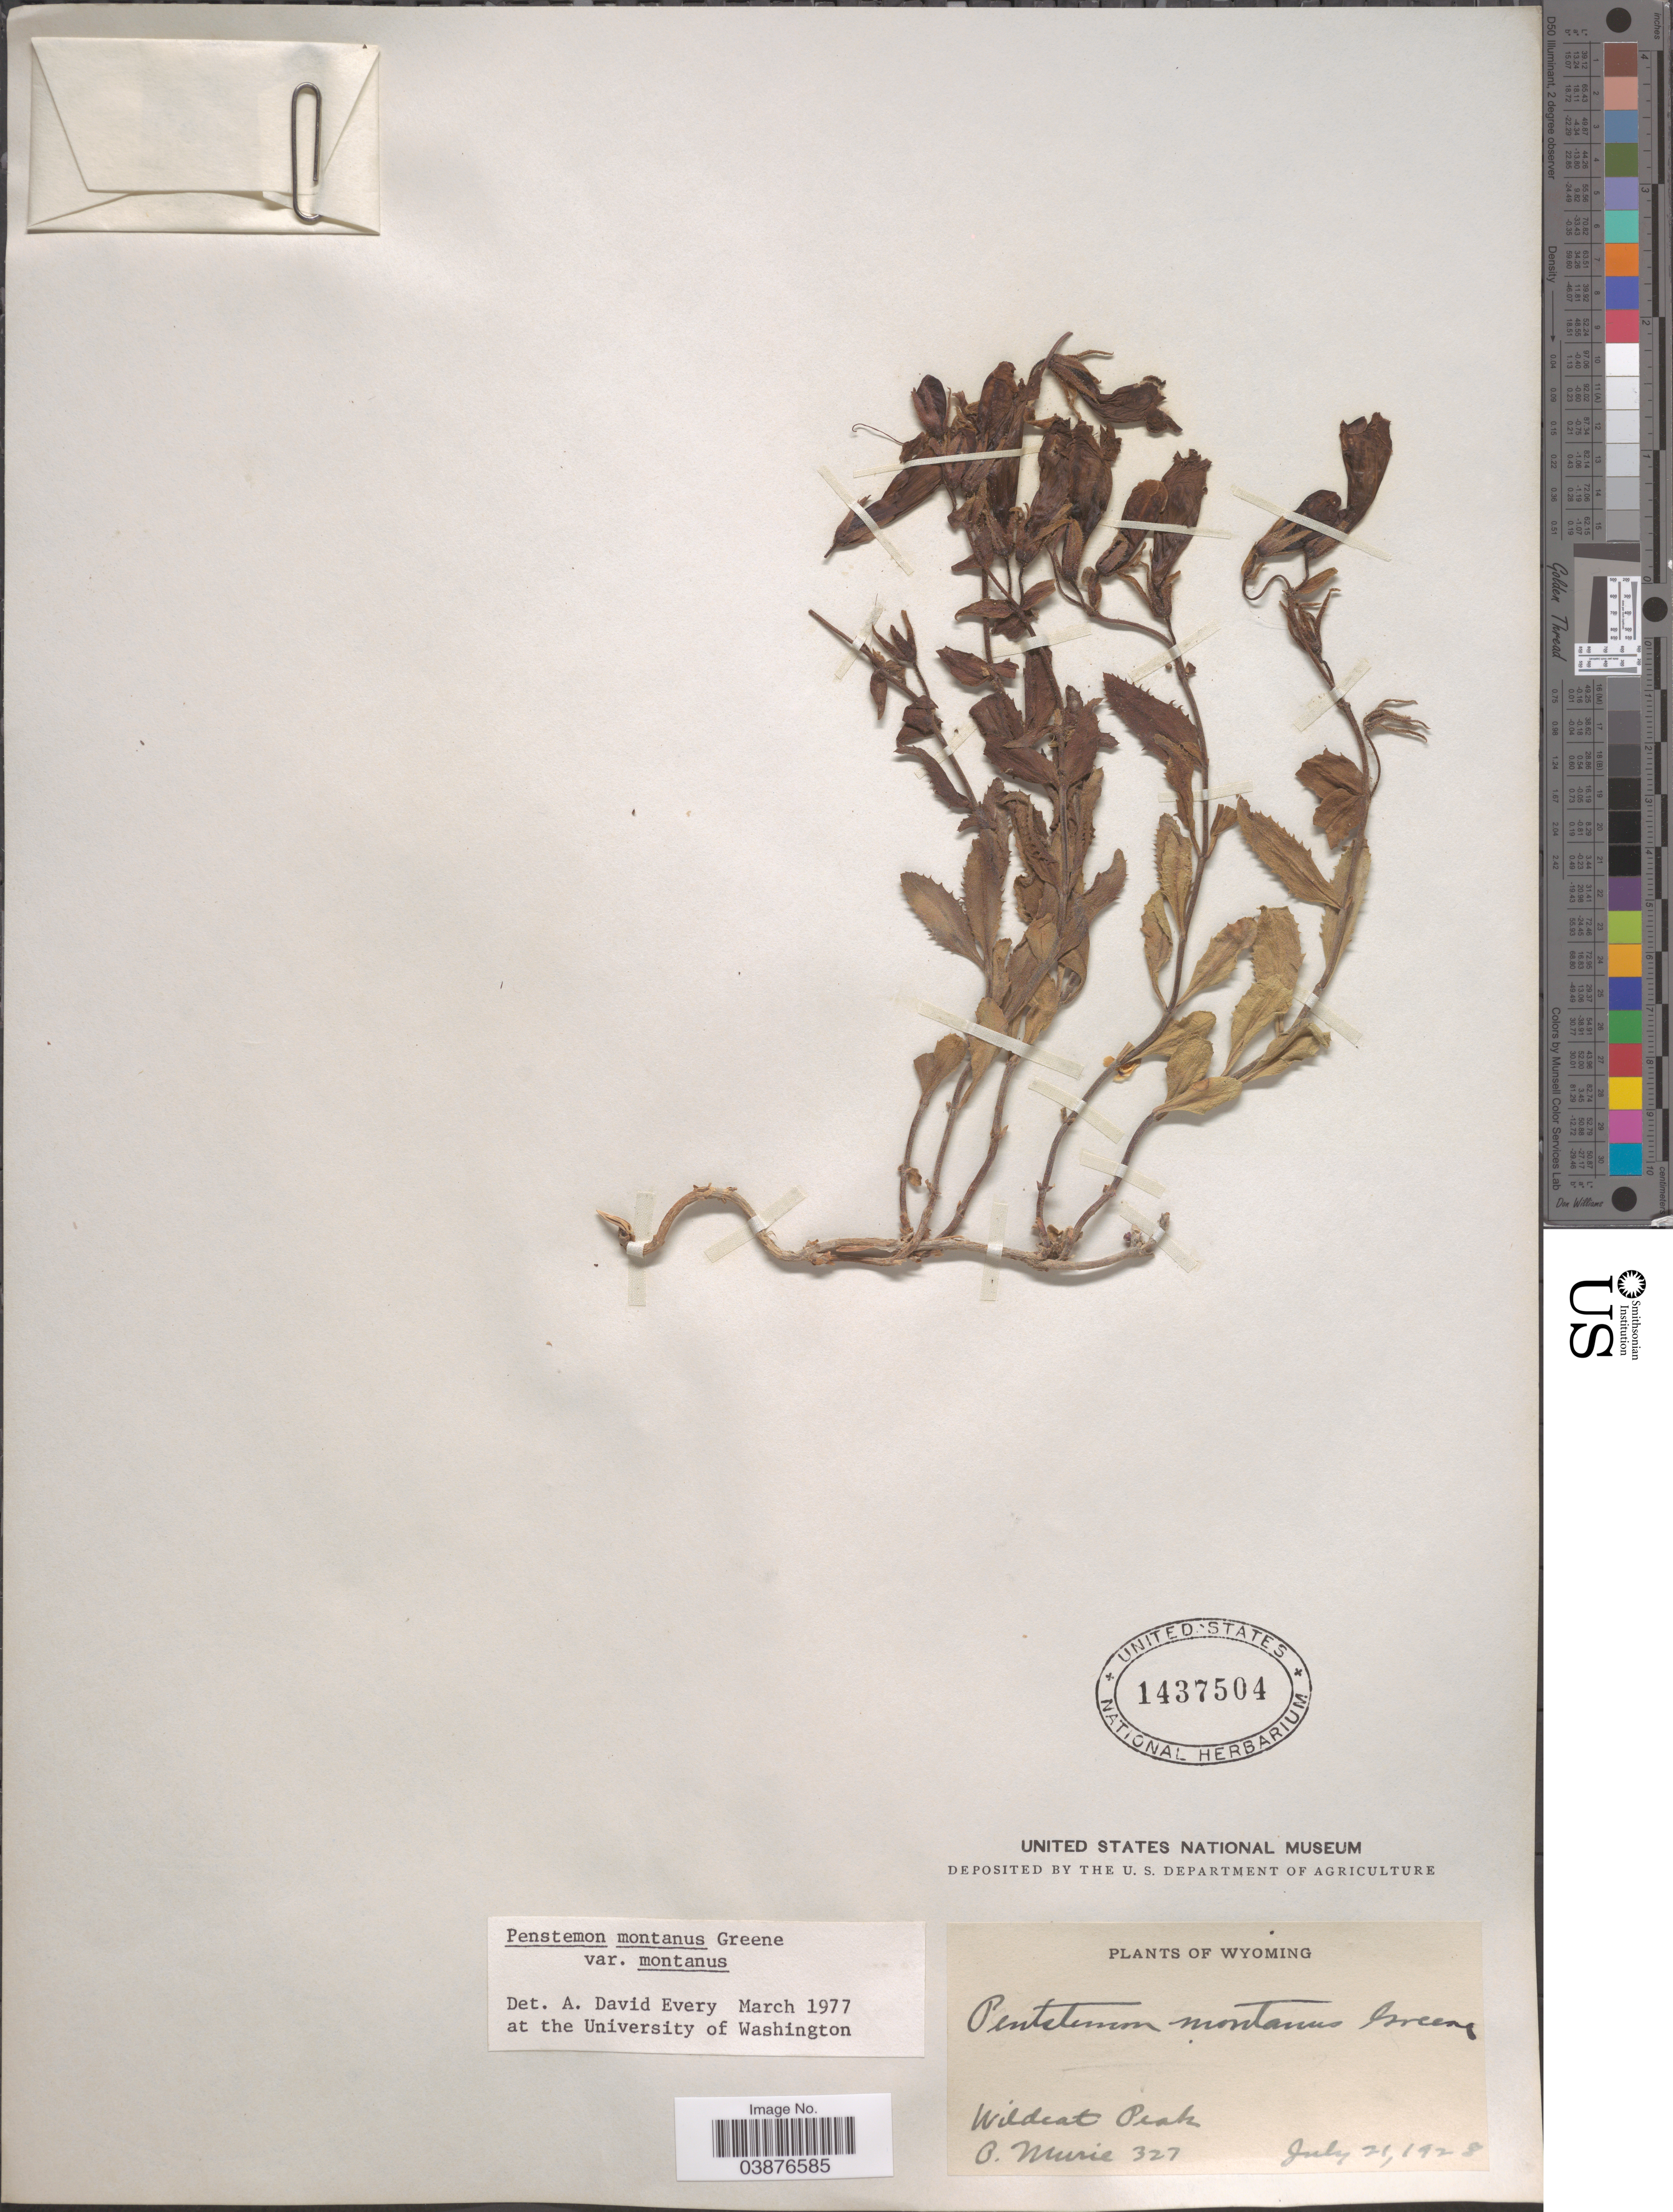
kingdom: Plantae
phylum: Tracheophyta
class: Magnoliopsida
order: Lamiales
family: Plantaginaceae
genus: Penstemon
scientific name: Penstemon montanus var. montanus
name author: Greene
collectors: O. Murie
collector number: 327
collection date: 1928-07-21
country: United States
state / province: Wyoming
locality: Wilcat Peak.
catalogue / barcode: US 1437504